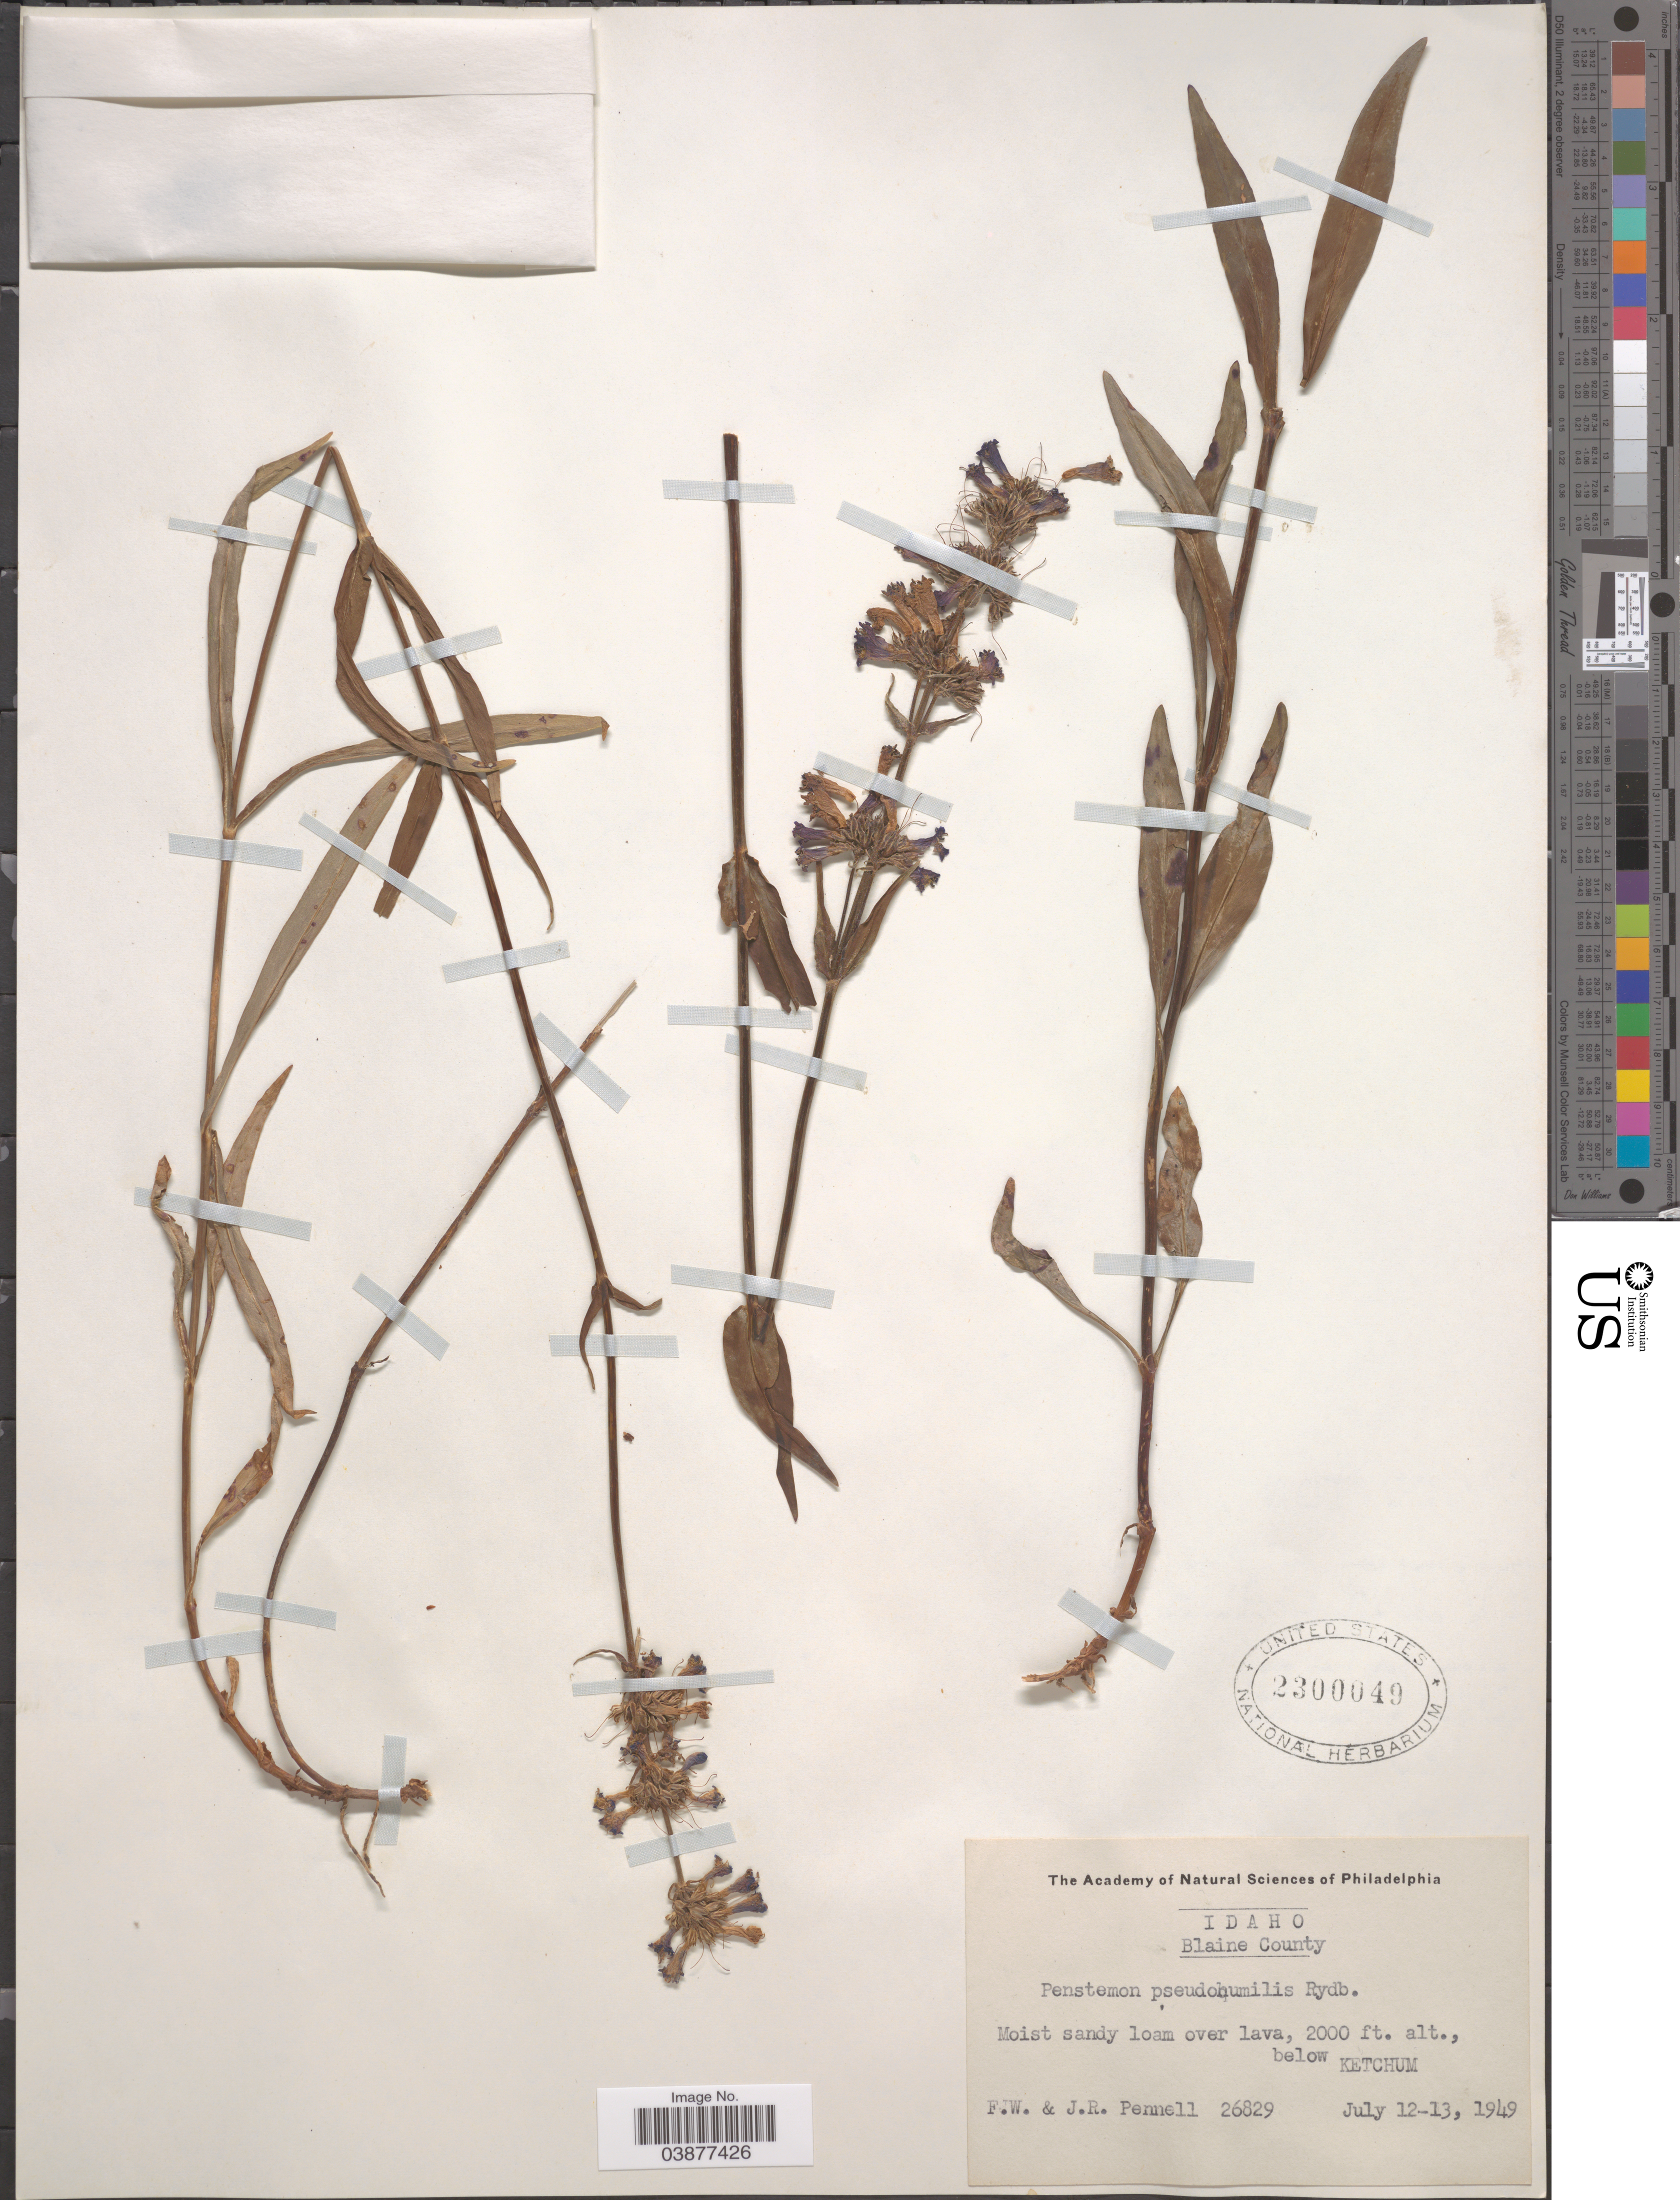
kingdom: Plantae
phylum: Tracheophyta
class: Magnoliopsida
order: Lamiales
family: Plantaginaceae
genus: Penstemon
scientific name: Penstemon pseudohumilis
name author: Rydb.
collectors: F. W. Pennell & J. Pennell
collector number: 26829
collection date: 1949-07-12/1949-07-13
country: United States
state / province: Idaho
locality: Blaine County. Moist sandy loam over lava, below Ketchum.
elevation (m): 610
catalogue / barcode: US 2300049